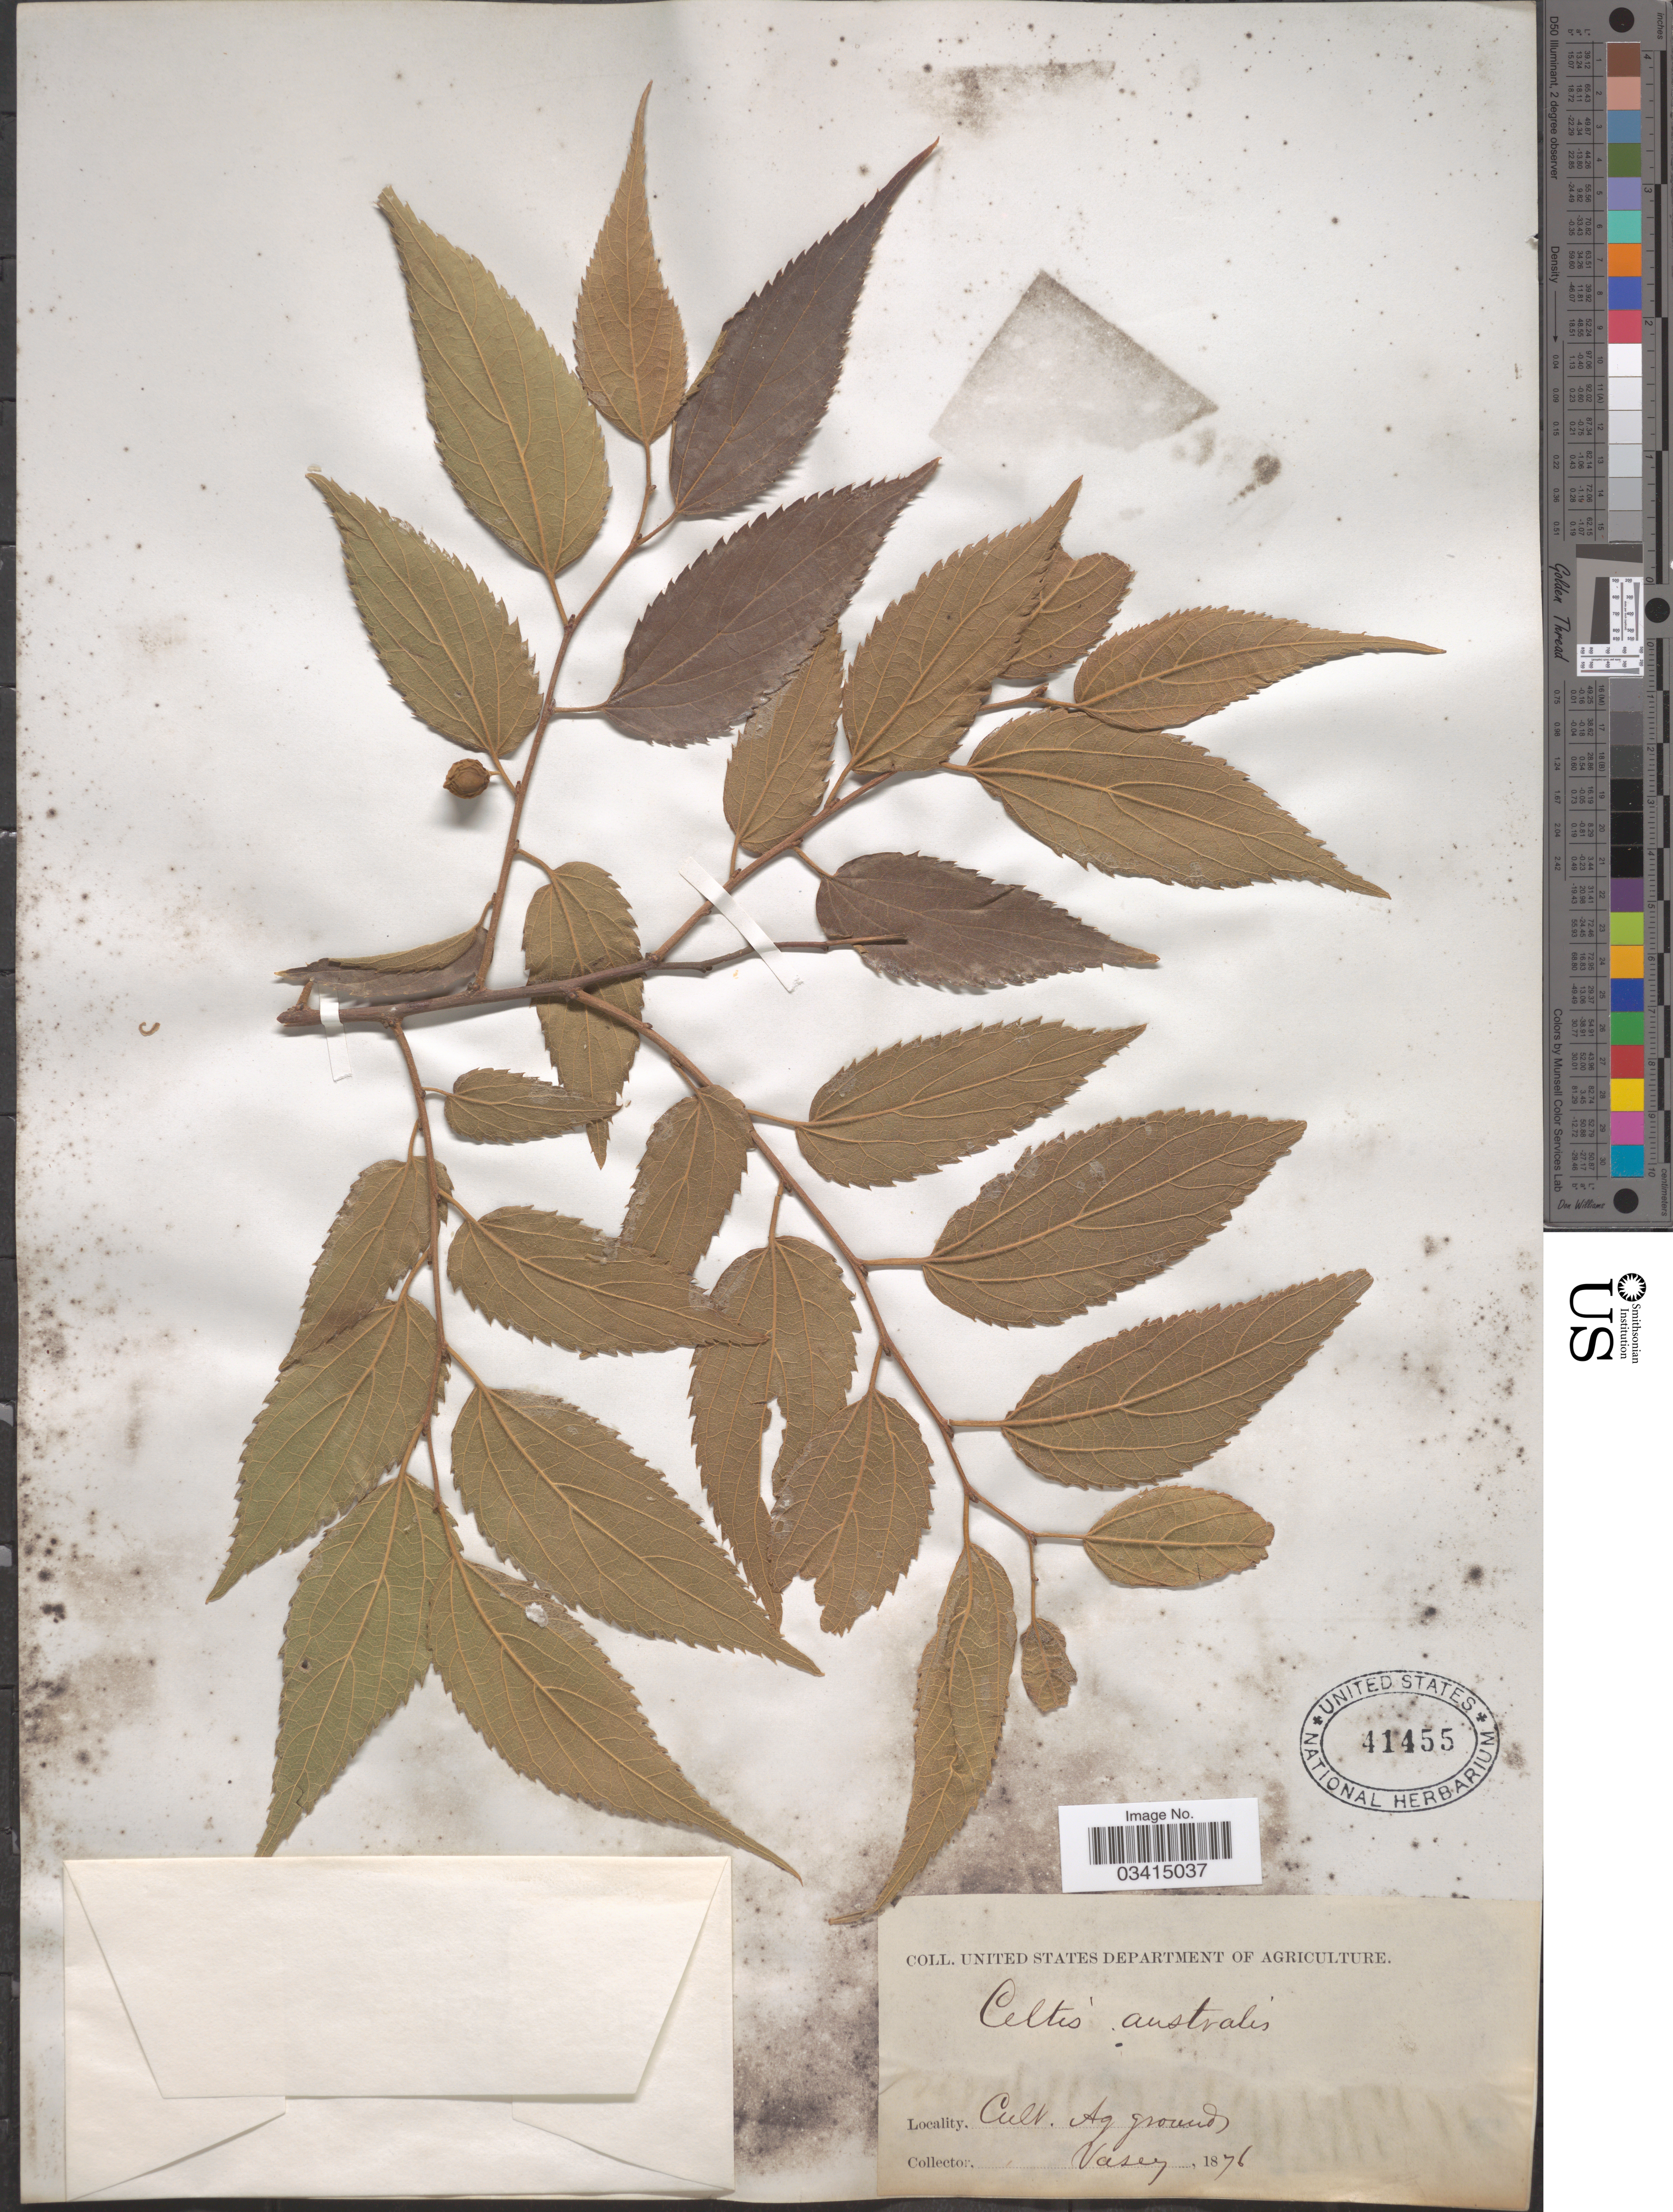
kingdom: Plantae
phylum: Tracheophyta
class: Magnoliopsida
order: Rosales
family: Cannabaceae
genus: Celtis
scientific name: Celtis australis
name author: L.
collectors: Vasey, --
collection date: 1876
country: United States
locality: Cult. Ag grounds.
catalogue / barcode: US 41455